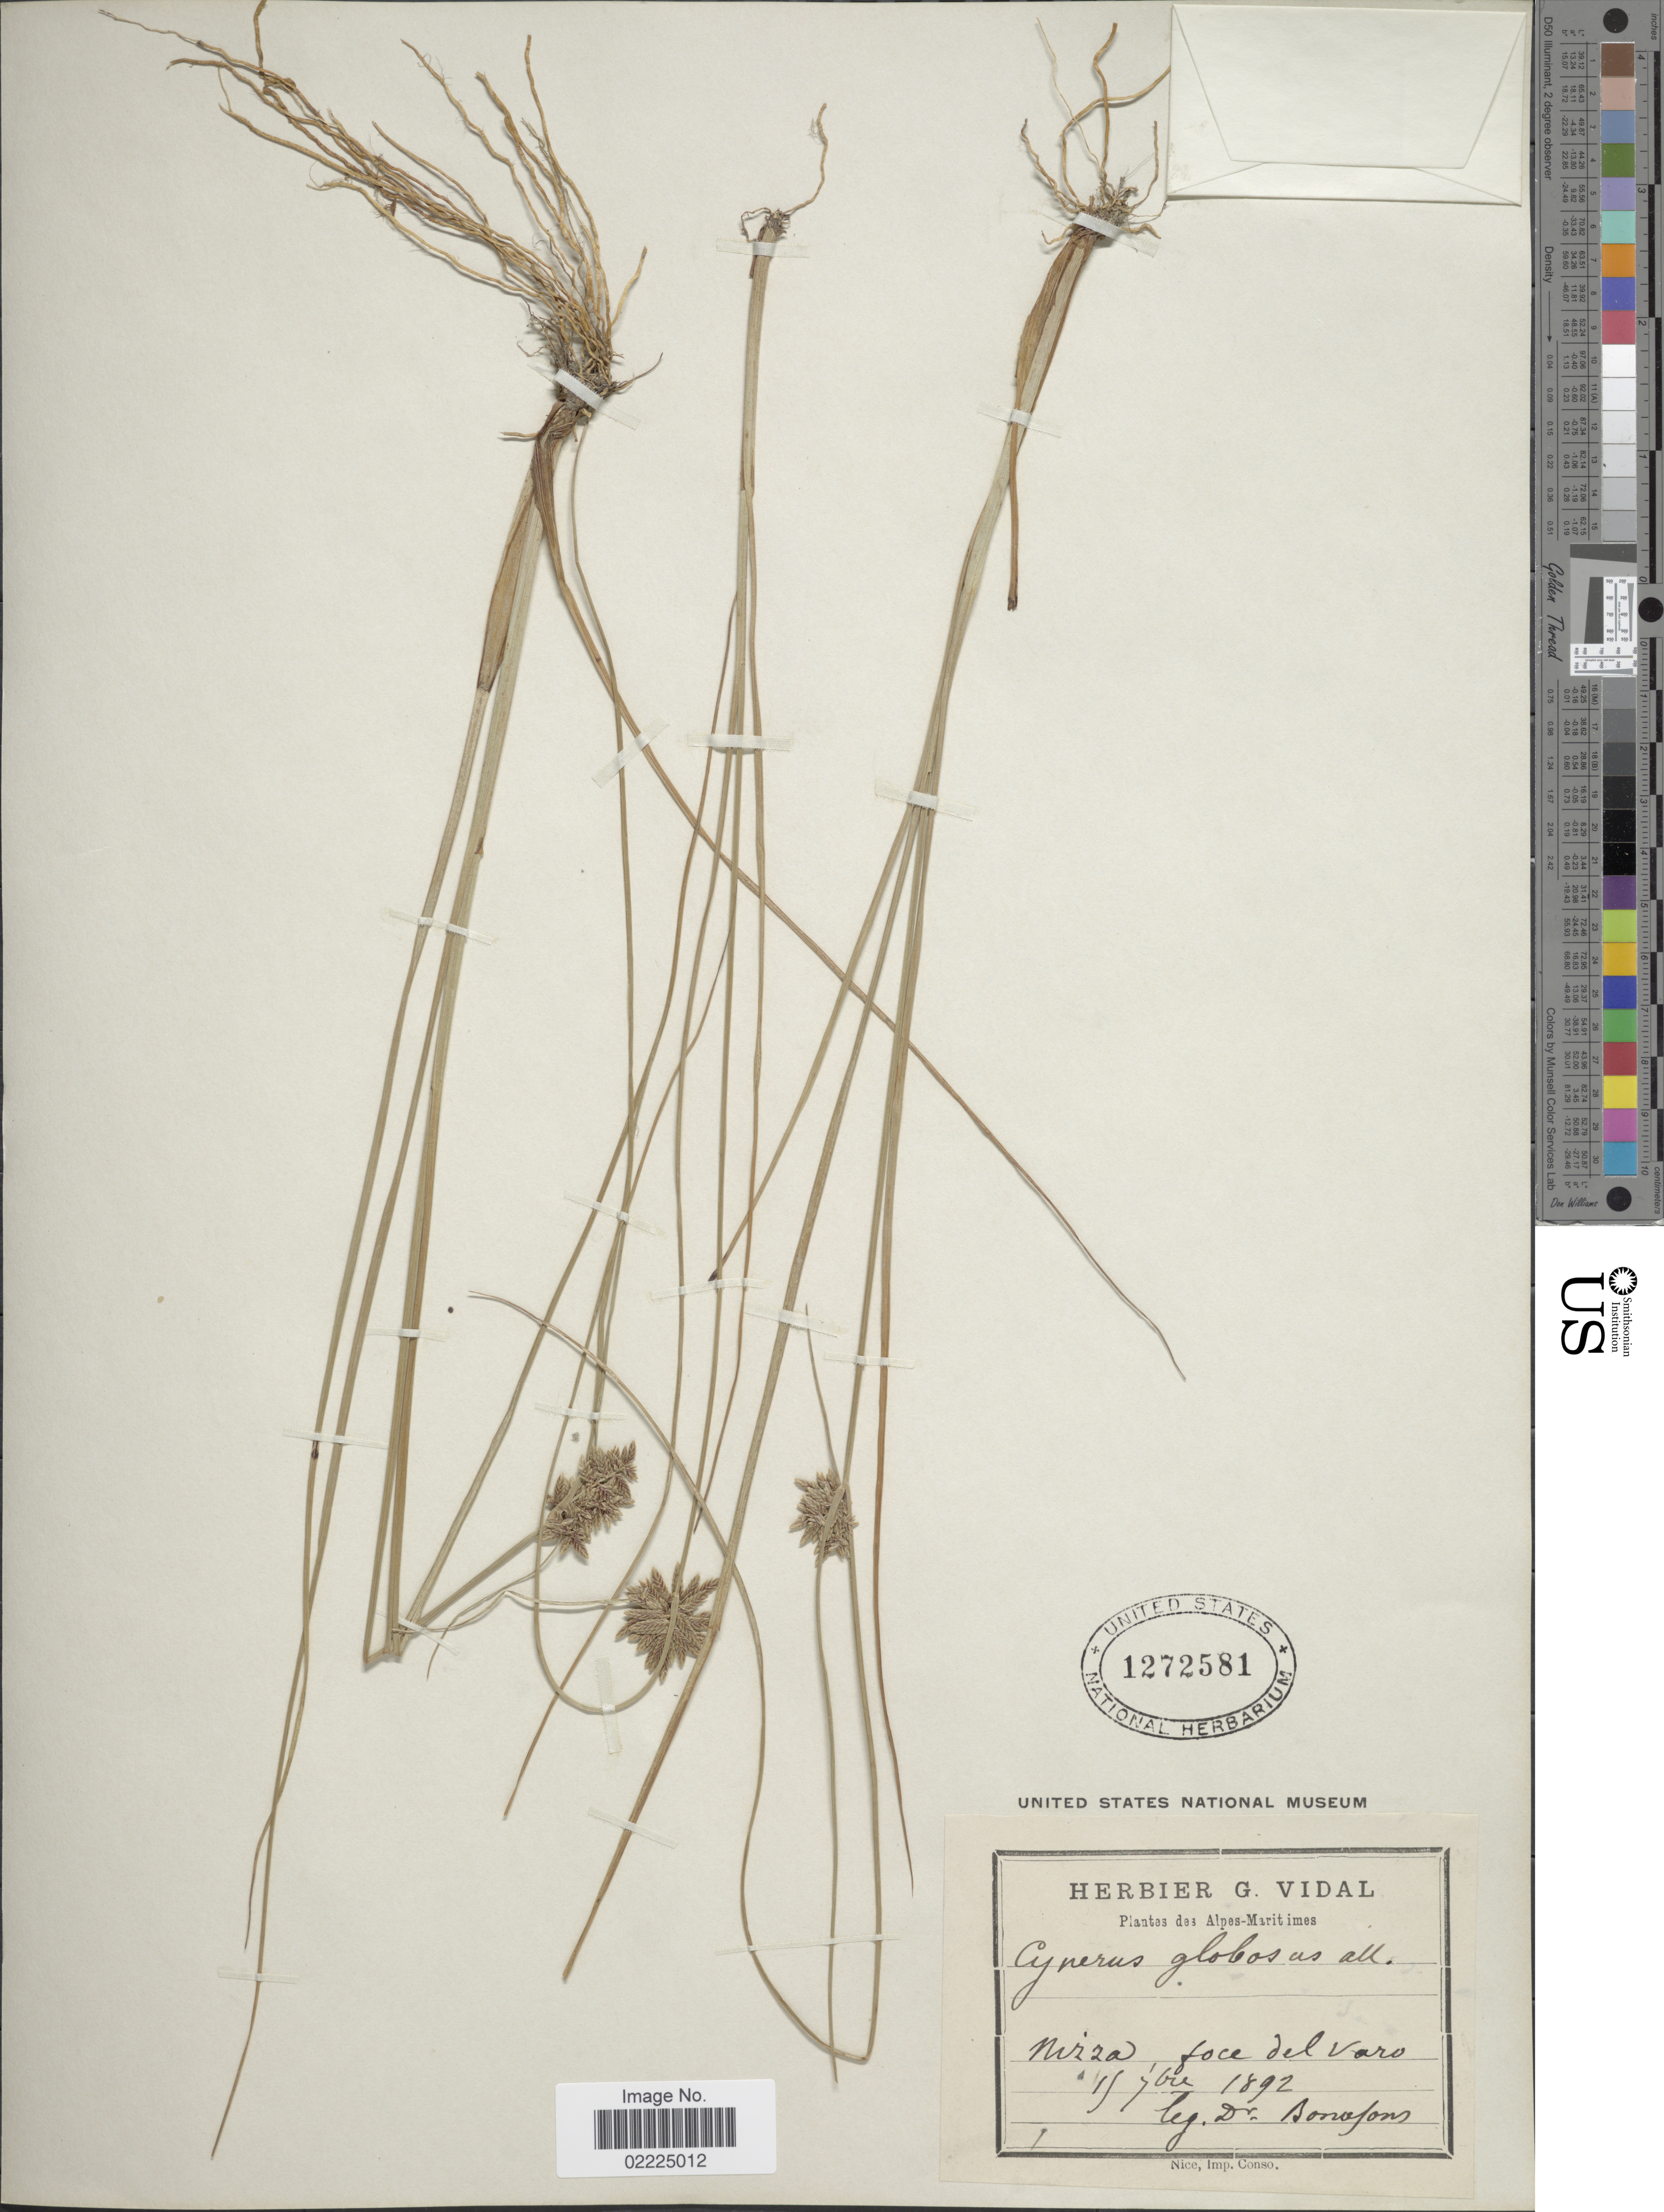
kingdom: Plantae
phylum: Tracheophyta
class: Liliopsida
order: Poales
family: Cyperaceae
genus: Cyperus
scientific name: Cyperus flavidus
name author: Retz.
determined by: Strong, Mark T., (BOT), Smithsonian Institution - National Museum of Natural History (UNITED STATES)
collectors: Bonafons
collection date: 1892-09-19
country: France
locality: Alpes-Maritmes, Nizza, foce del Varo [interpreted]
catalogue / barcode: US 1272581